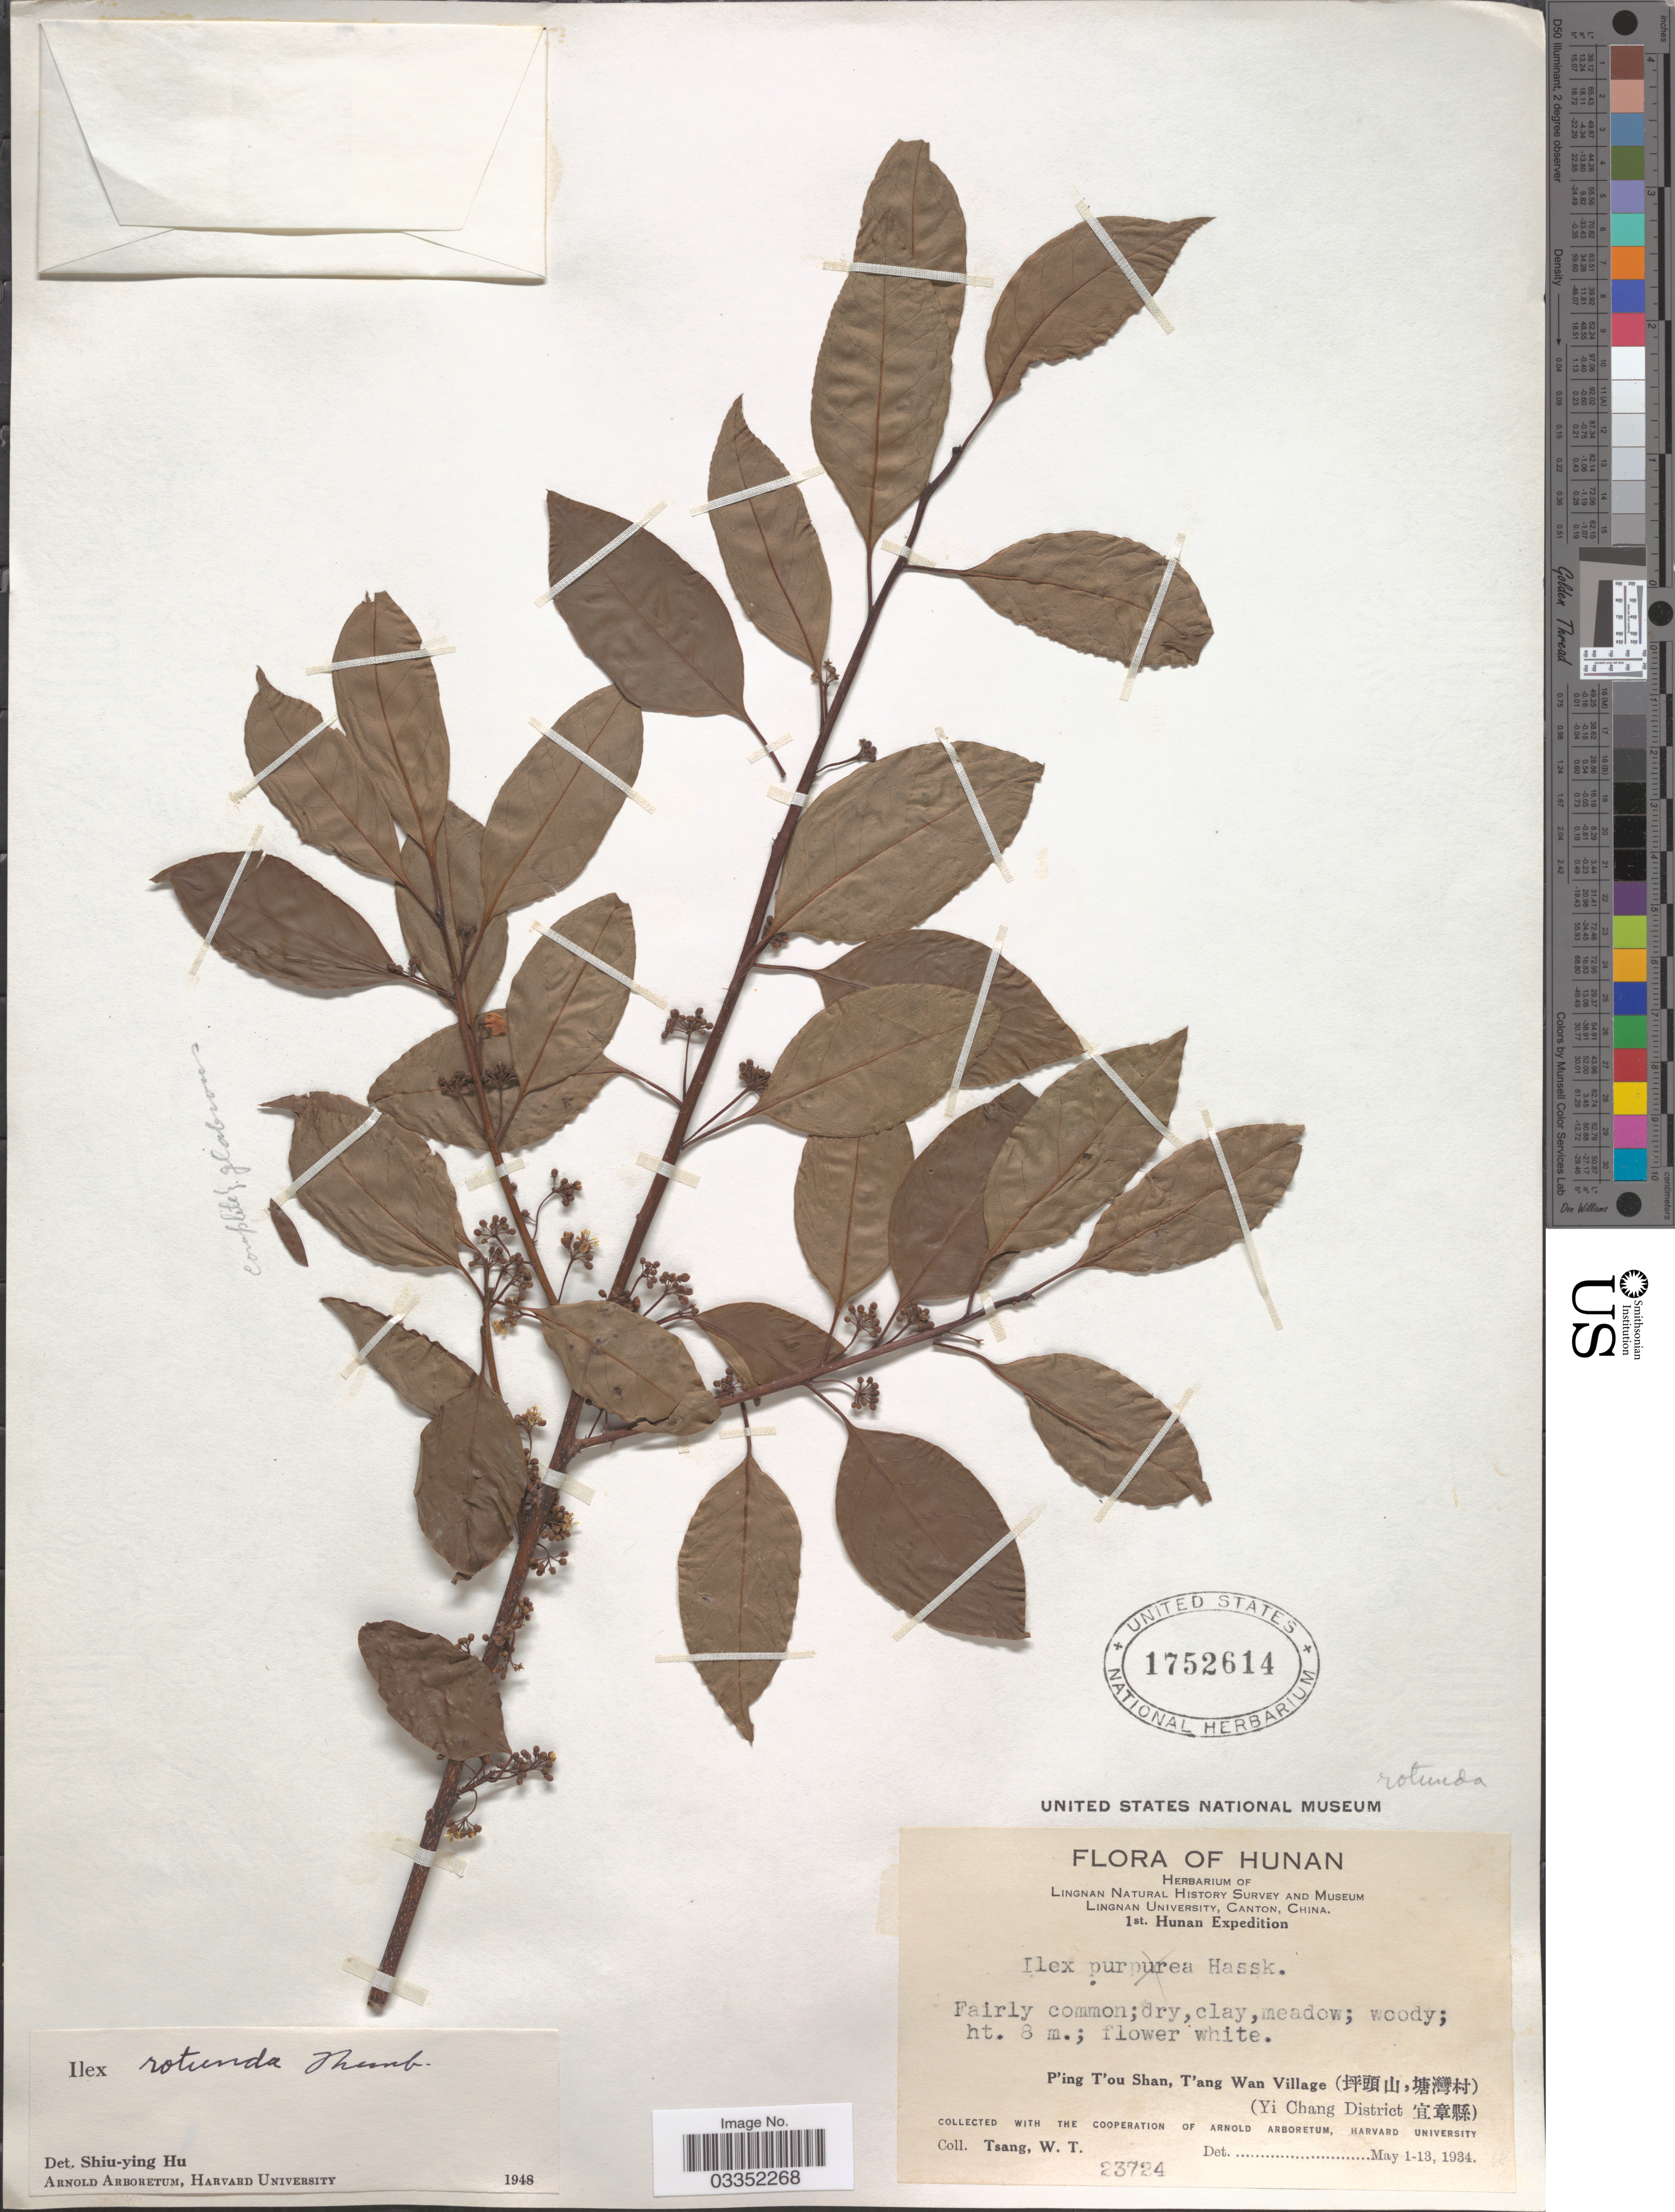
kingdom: Plantae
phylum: Tracheophyta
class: Magnoliopsida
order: Aquifoliales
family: Aquifoliaceae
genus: Ilex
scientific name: Ilex rotunda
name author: Thunb.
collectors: W. T. Tsang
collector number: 23724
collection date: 1934-05-01/1934-05-13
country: China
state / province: Hunan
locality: P'ing T'ou Shan, T'ang Wan Village (X) (Yi Chang District X).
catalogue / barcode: US 1752614